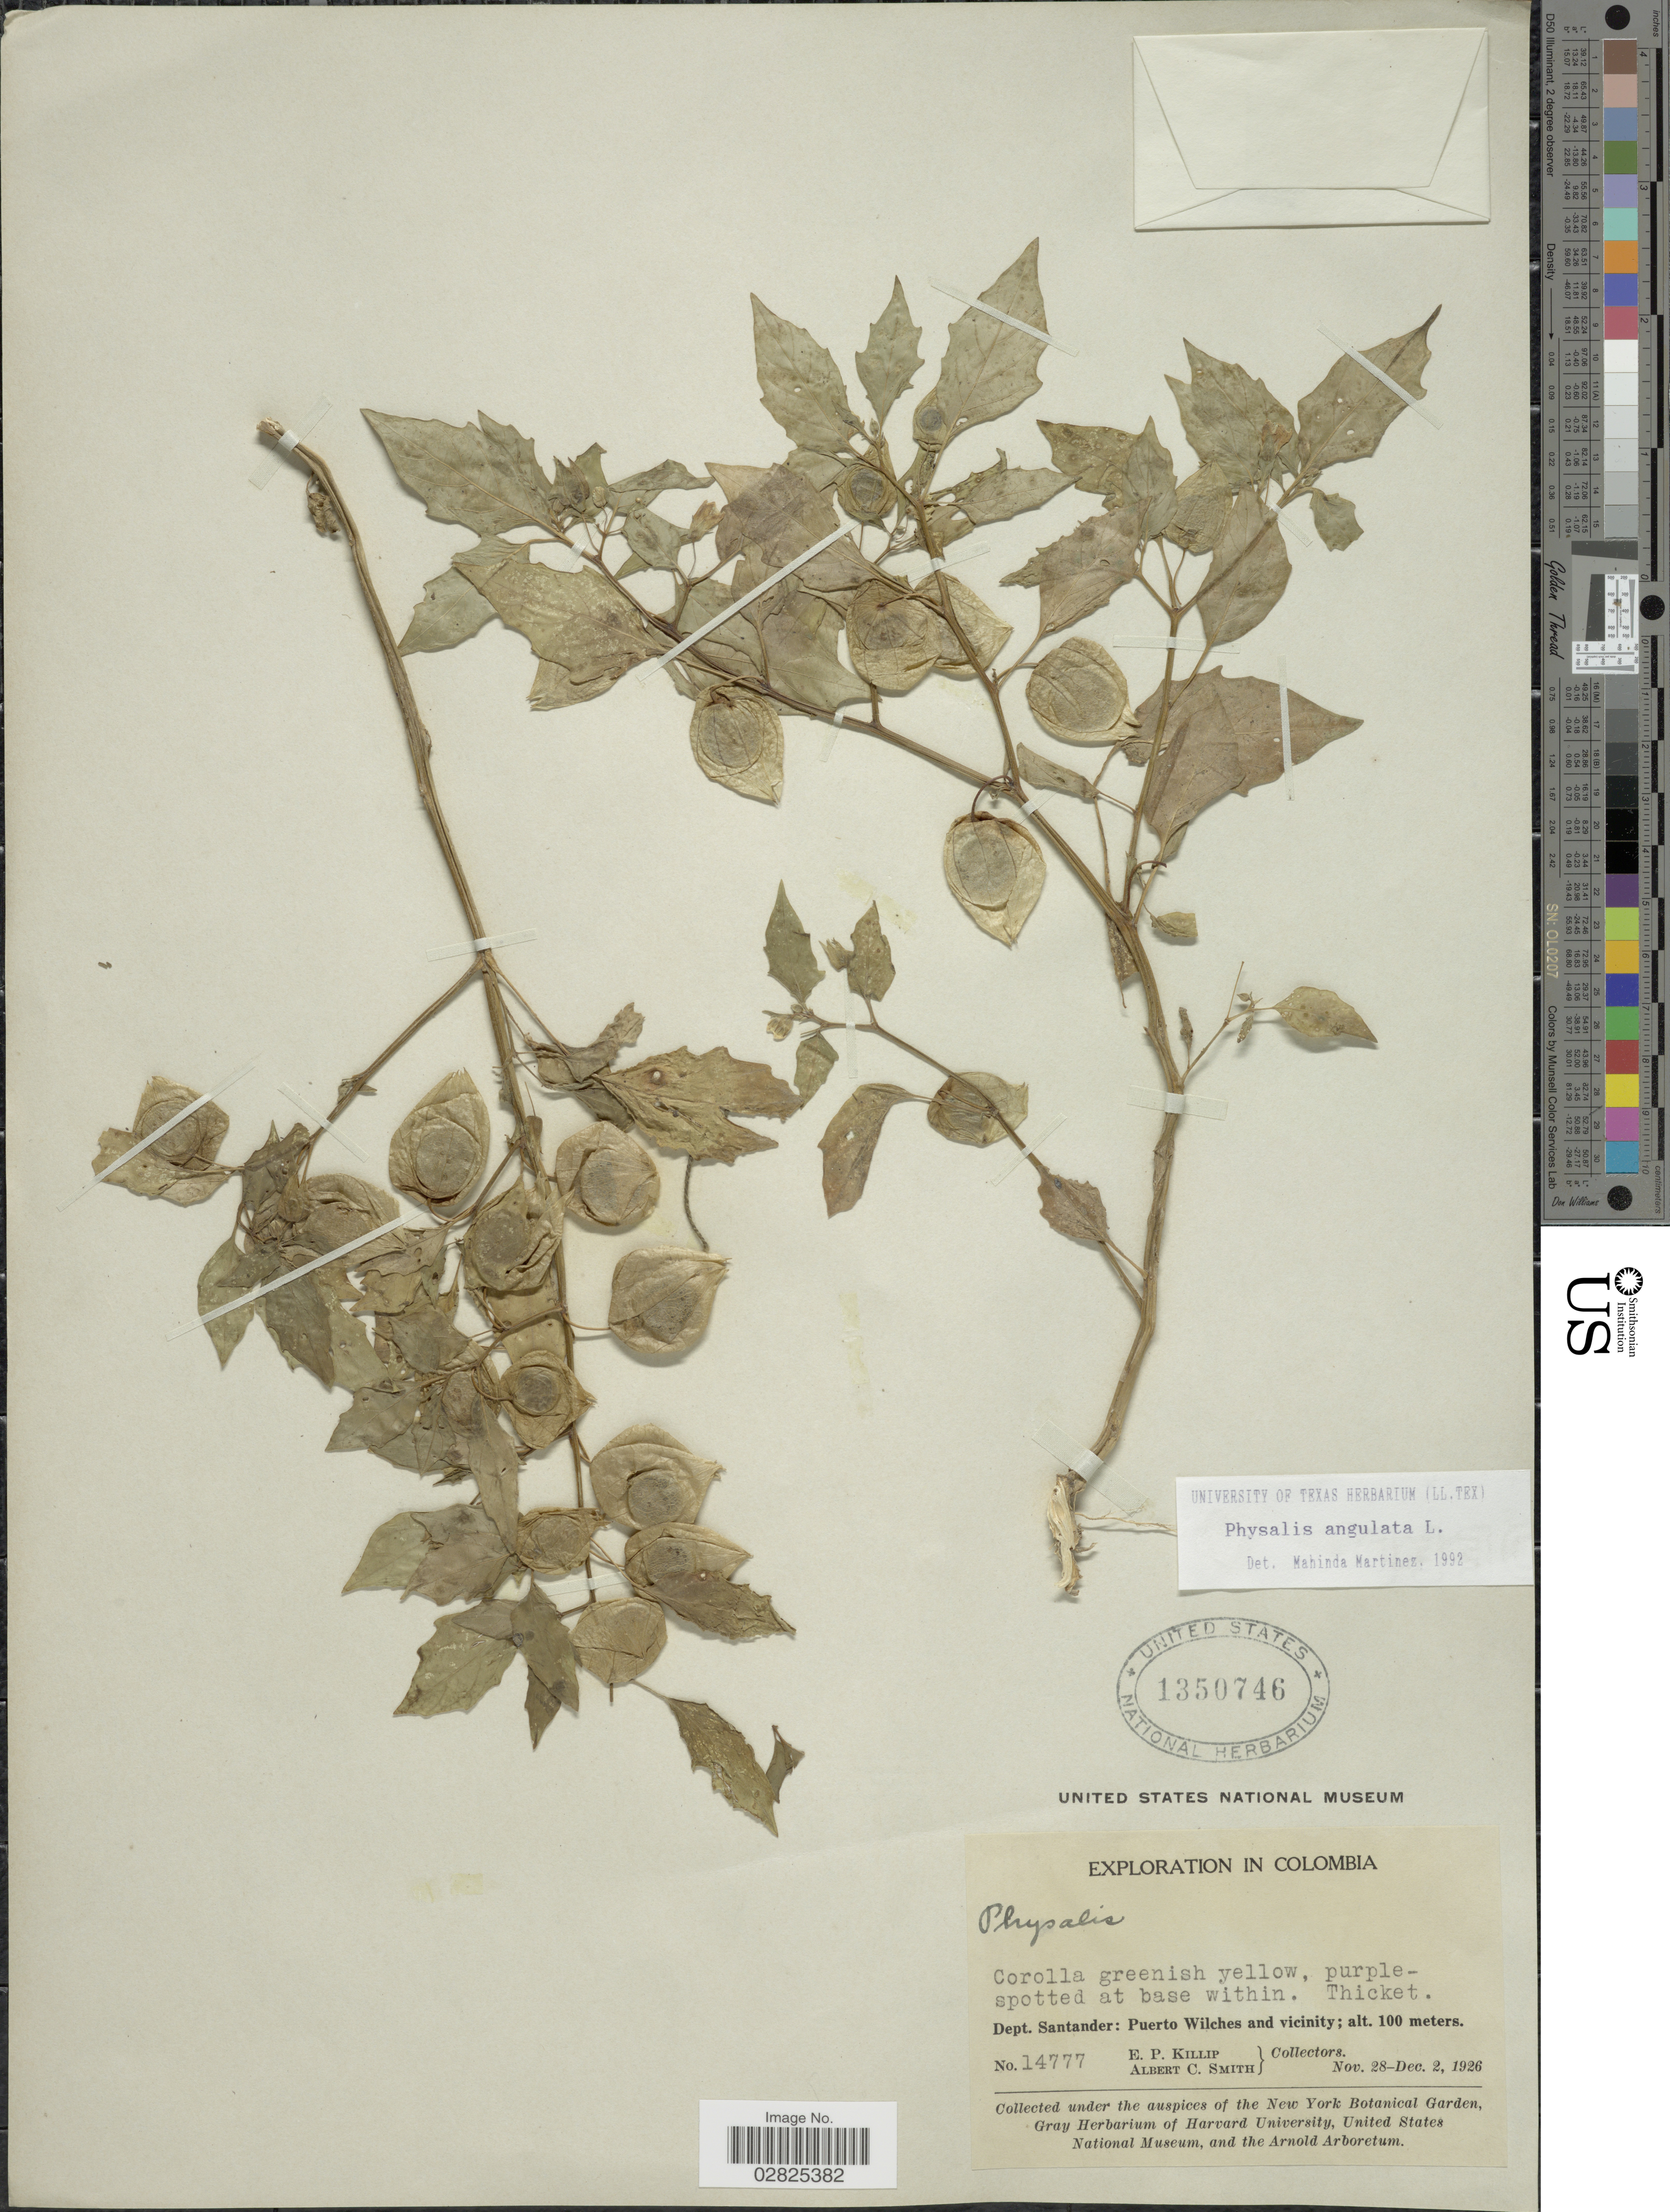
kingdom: Plantae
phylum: Tracheophyta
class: Magnoliopsida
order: Solanales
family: Solanaceae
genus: Physalis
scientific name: Physalis angulata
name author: L.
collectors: E. P. Killip & A. C. Smith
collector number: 14777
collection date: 1926-11-28/1926-12-02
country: Colombia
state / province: Santander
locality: Dept. Santander: Puerto Wilches and vicinity.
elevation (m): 100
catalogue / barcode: US 1350746